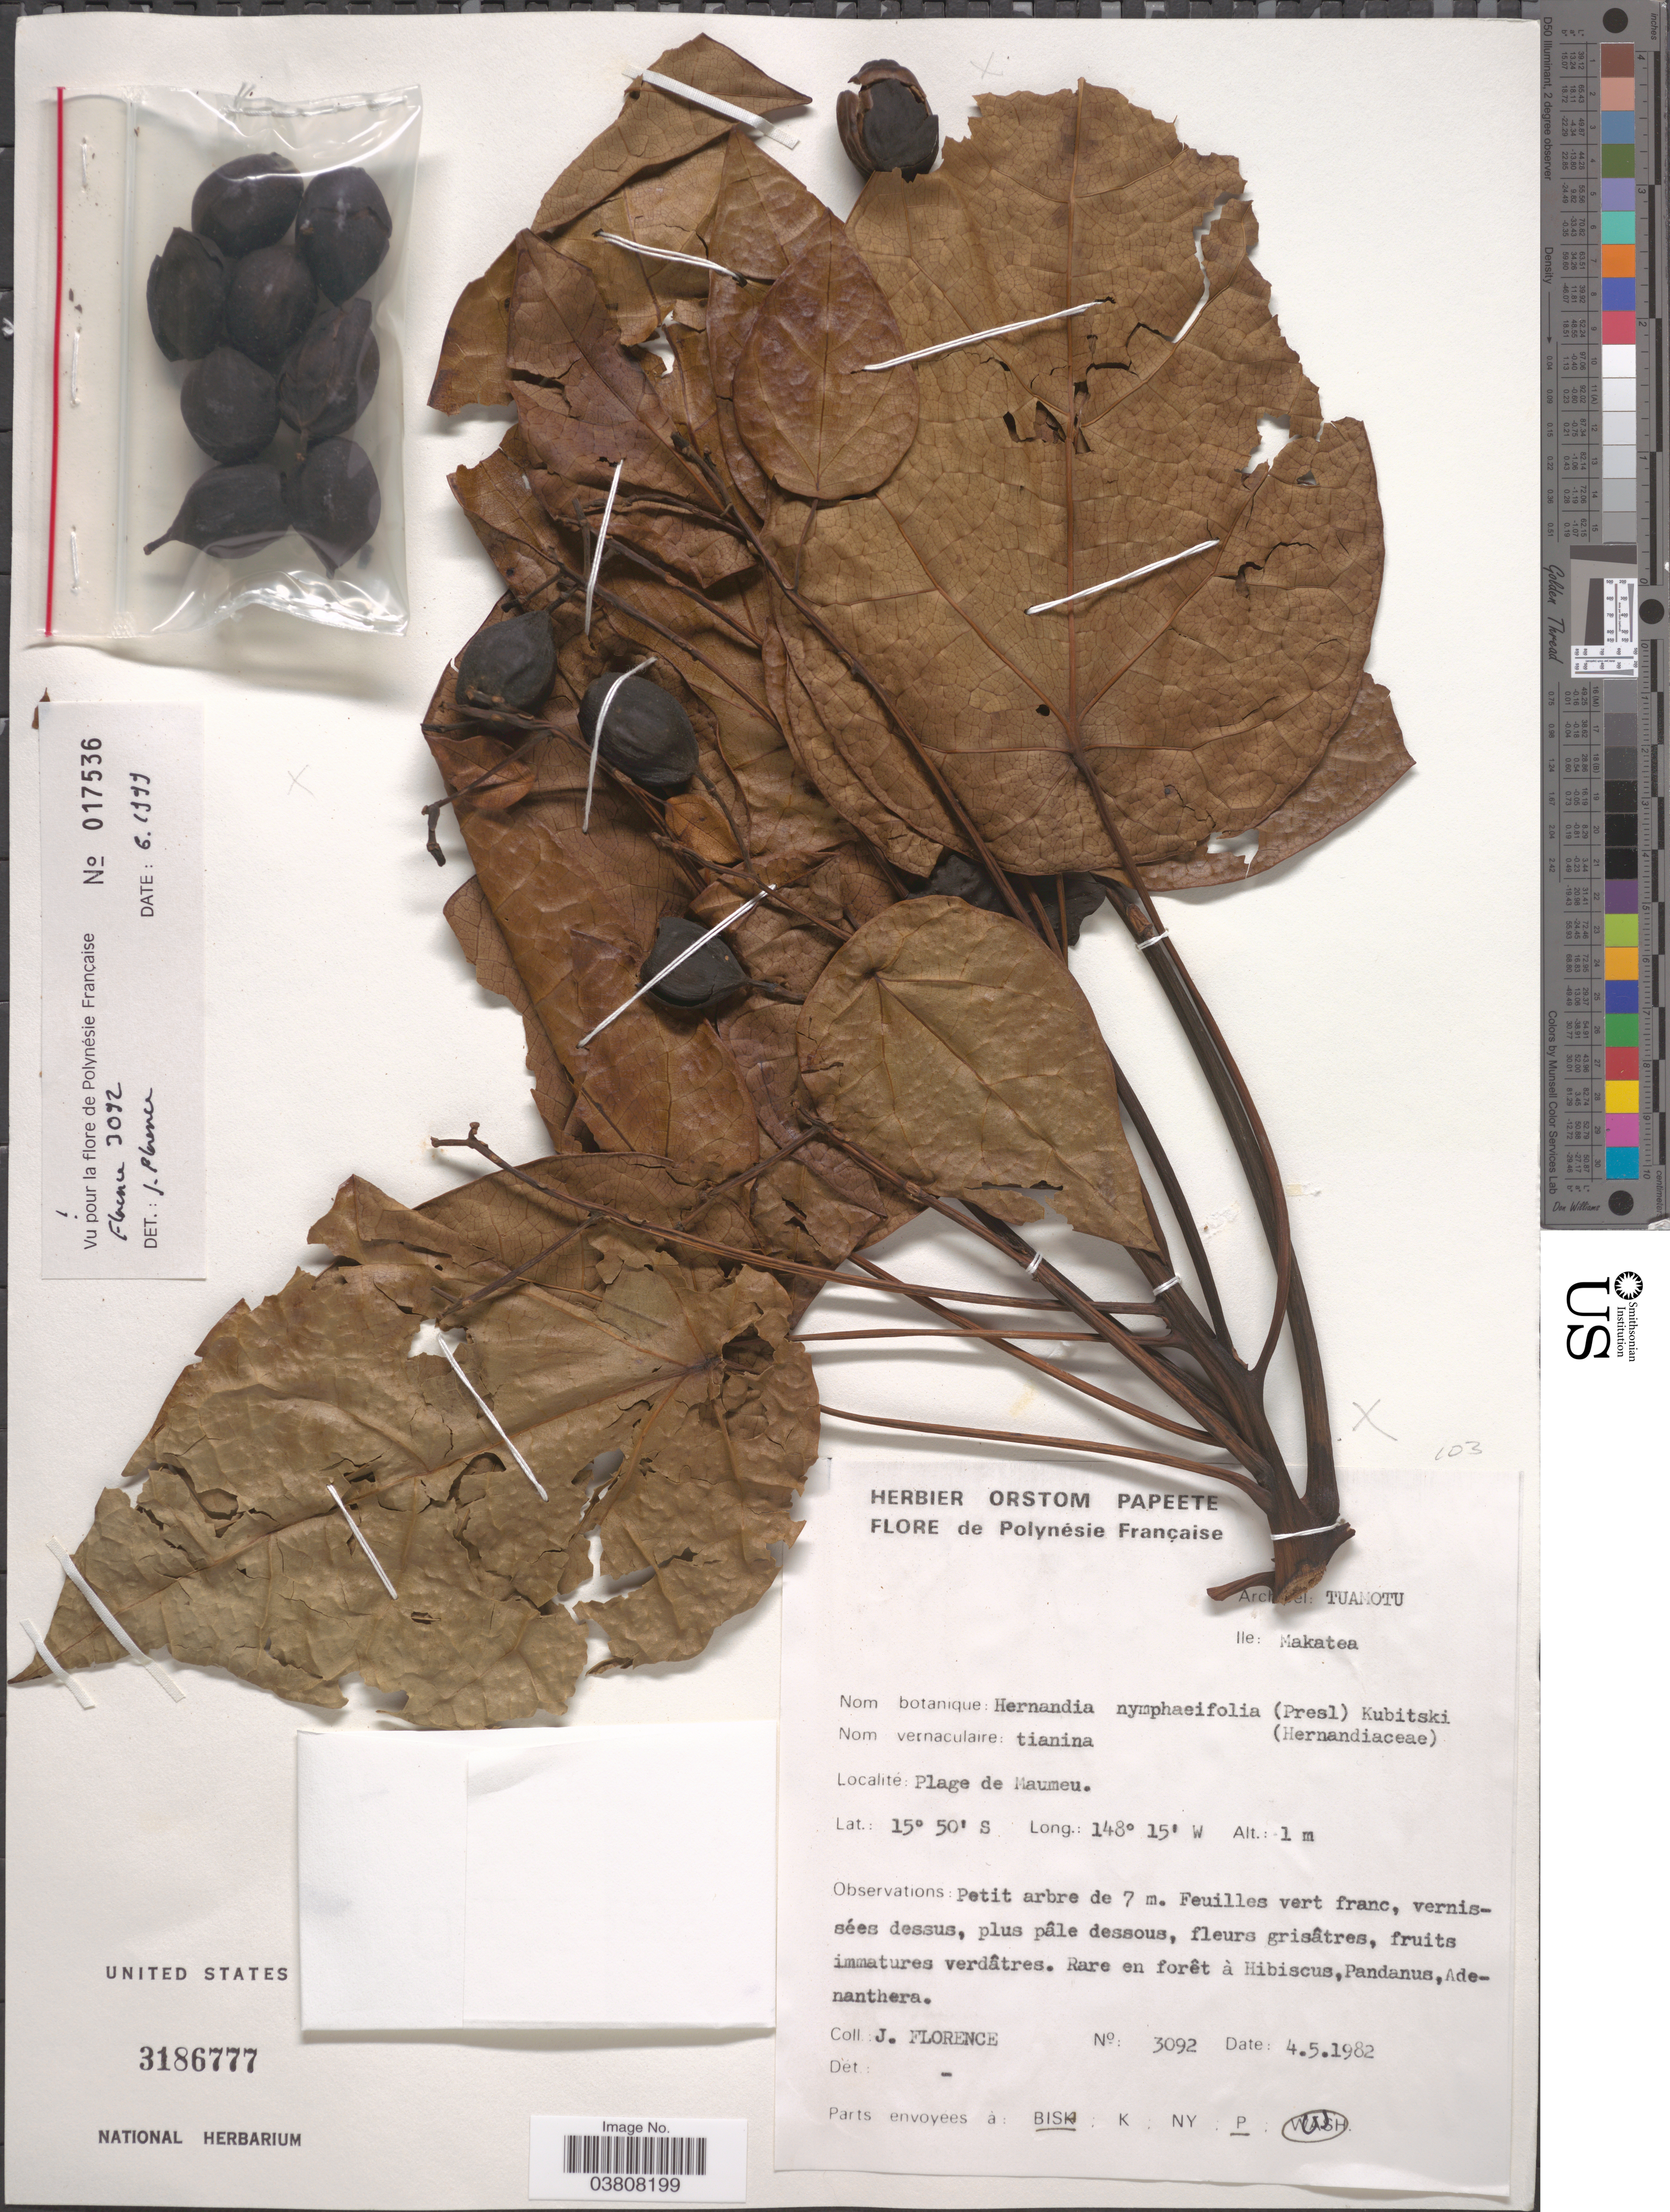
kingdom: Plantae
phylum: Tracheophyta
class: Magnoliopsida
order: Laurales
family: Hernandiaceae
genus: Hernandia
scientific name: Hernandia nymphaeifolia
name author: (C. Presl) Kubitzki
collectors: J. Florence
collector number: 3092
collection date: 1982-05-04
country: French Polynesia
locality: Polynésie Française. Arch [illegible text]el: Tuamotu. Ile: Makatea. Plage de Maumeu.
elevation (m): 1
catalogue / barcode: US 3186777